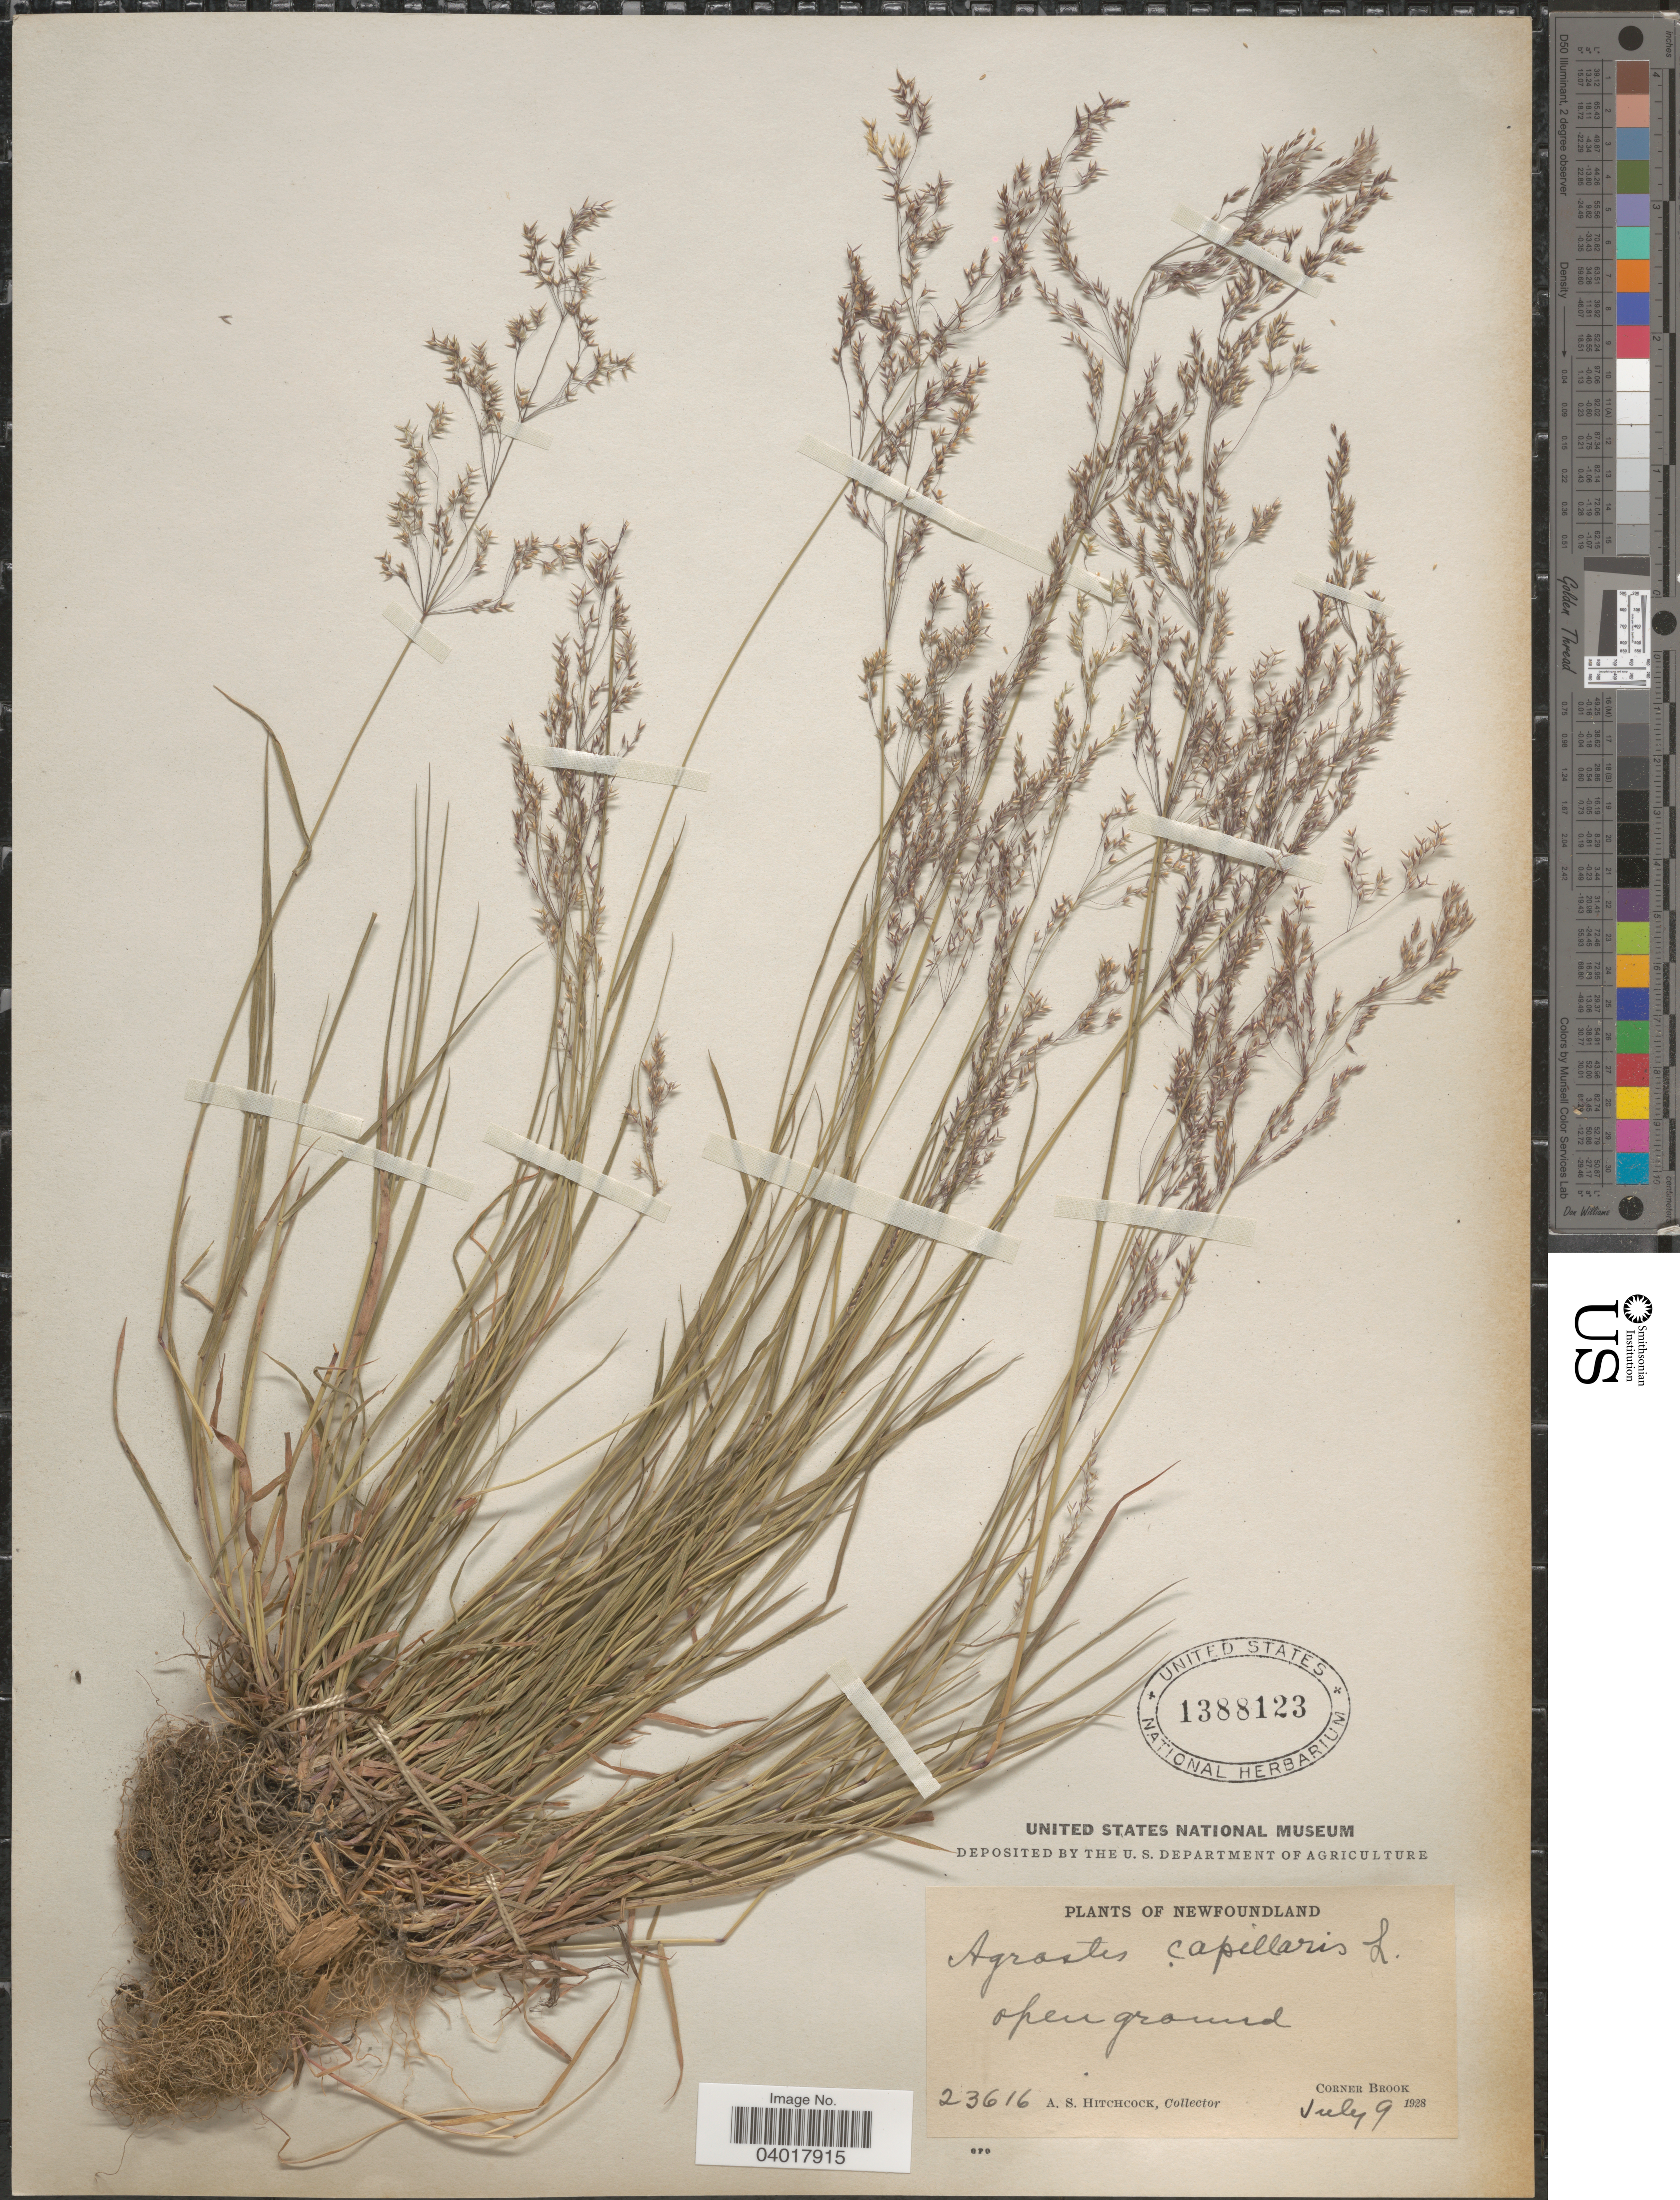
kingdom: Plantae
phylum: Tracheophyta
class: Liliopsida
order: Poales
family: Poaceae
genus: Agrostis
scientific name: Agrostis capillaris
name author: L.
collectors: A. S. Hitchcock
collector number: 23616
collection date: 1928-07-09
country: Canada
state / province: Newfoundland and Labrador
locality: Corner Brook.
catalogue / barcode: US 1388123